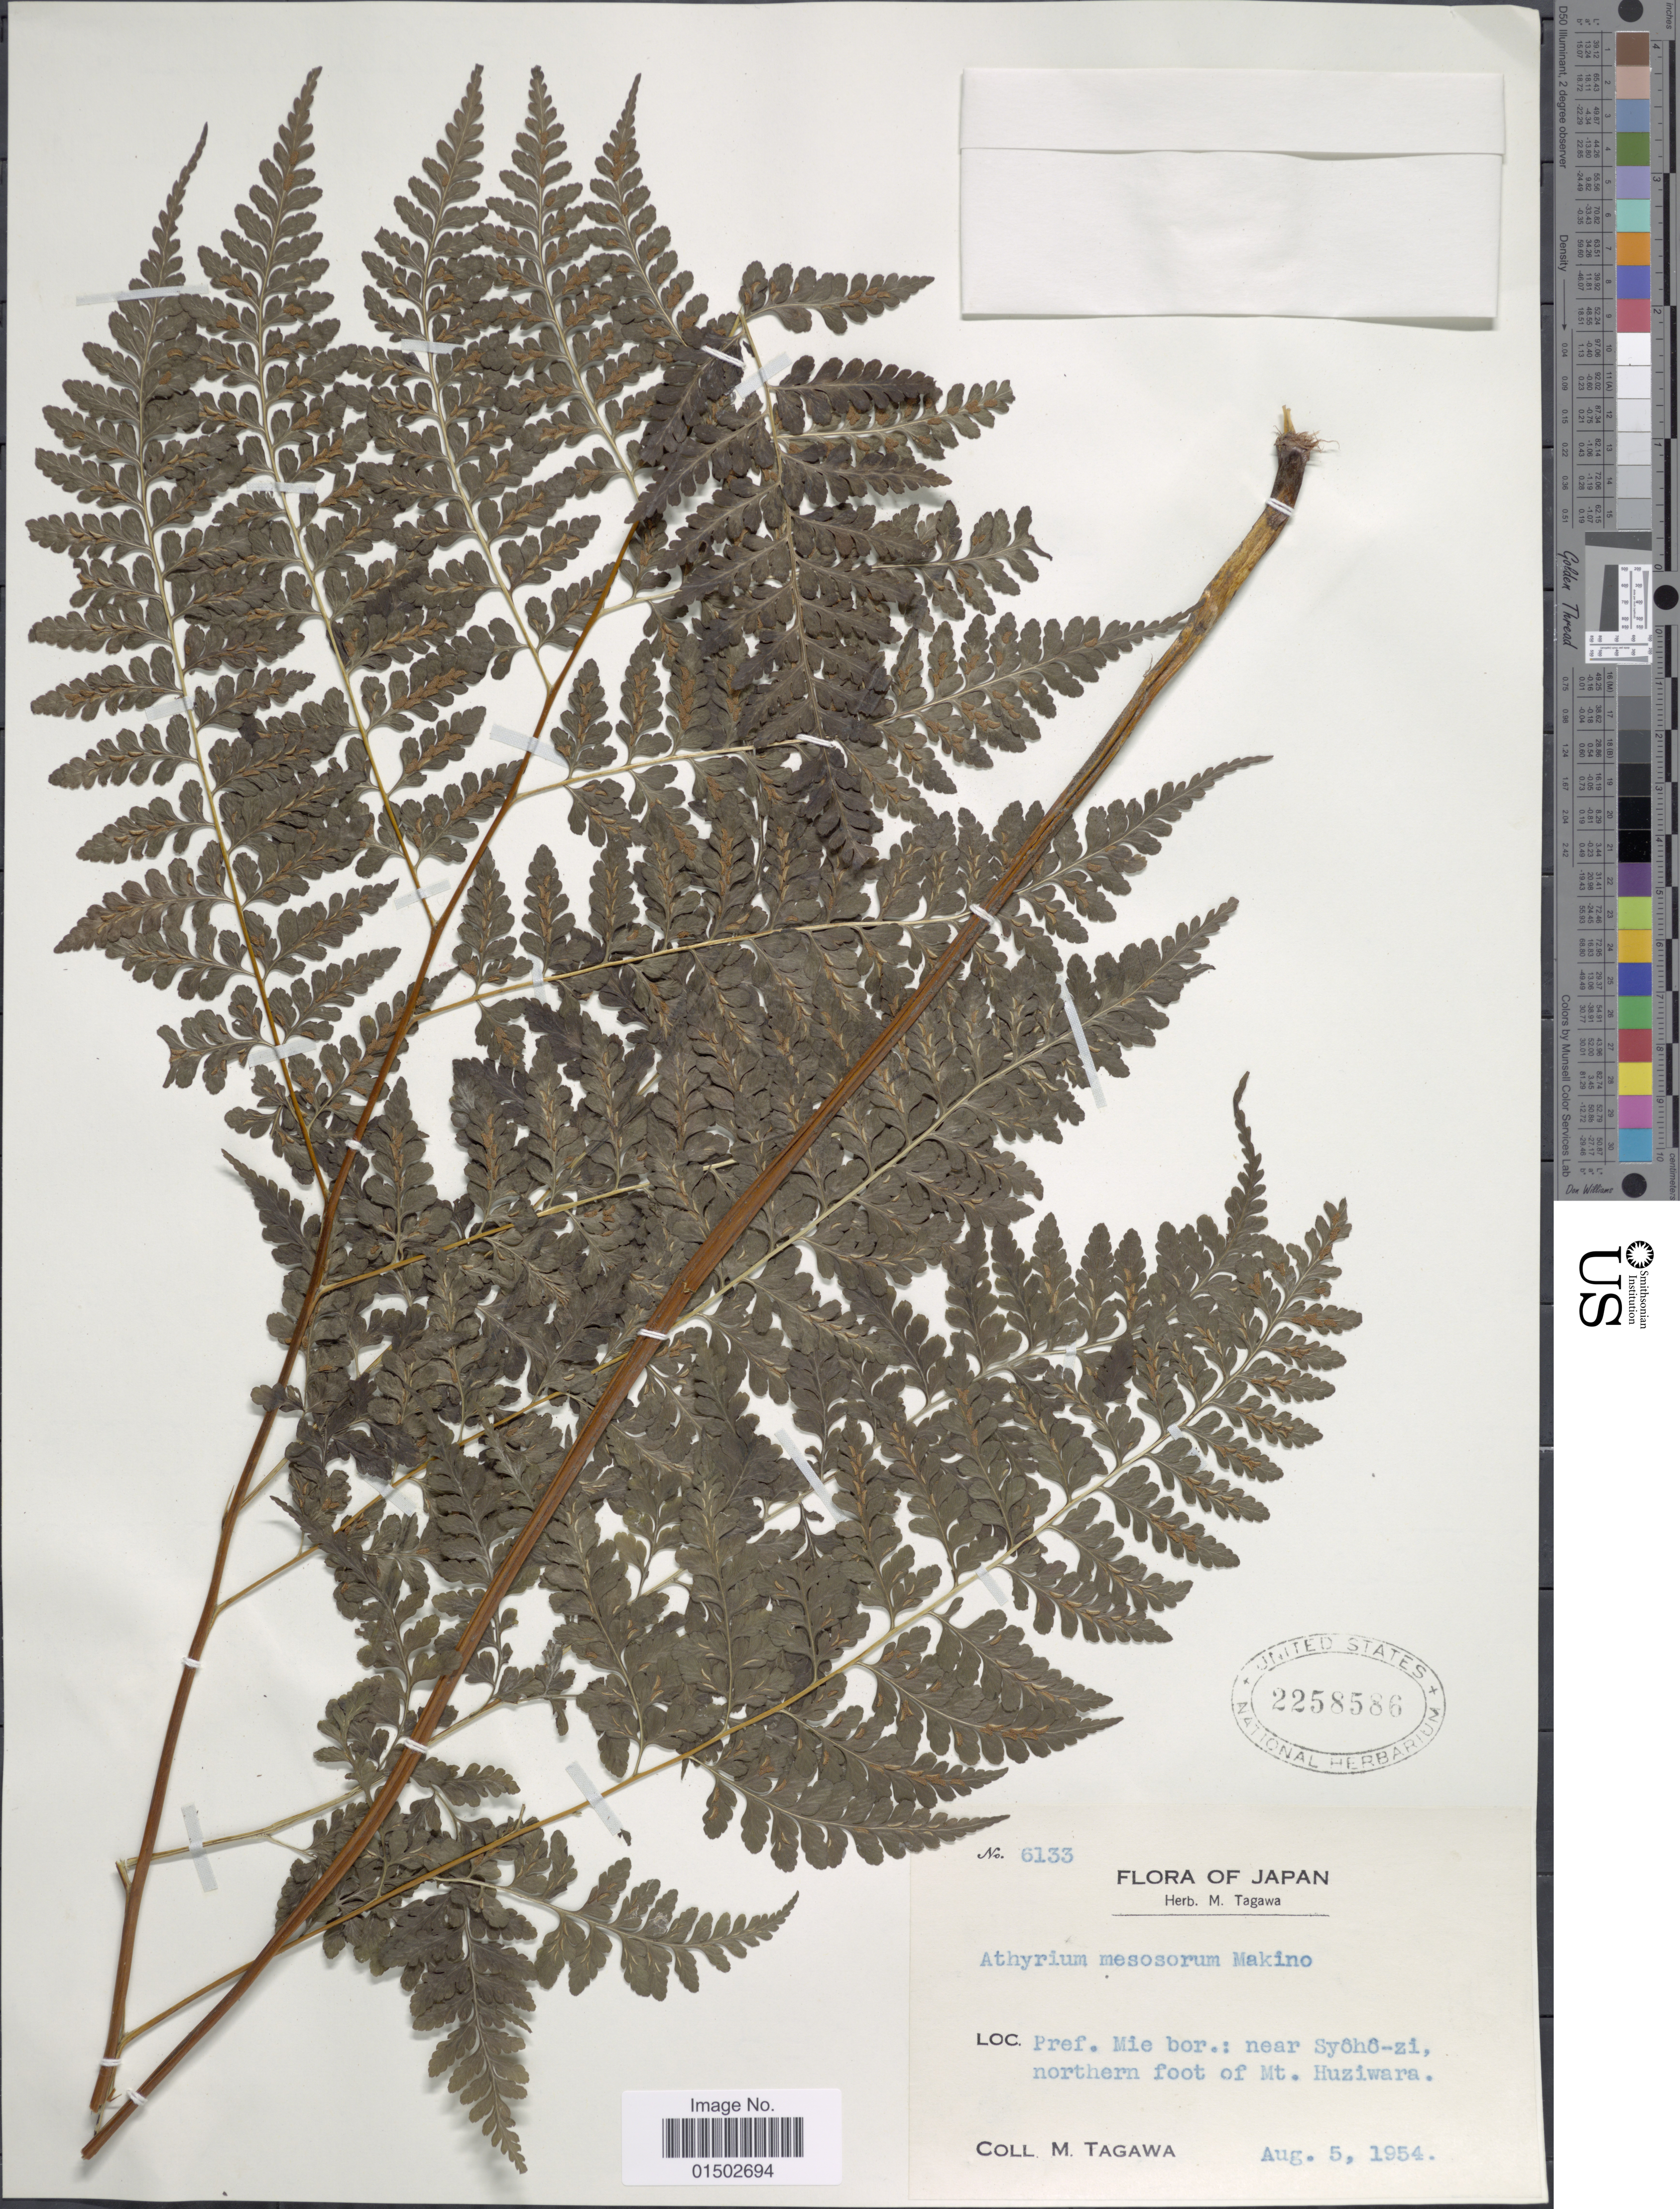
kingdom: Plantae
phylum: Tracheophyta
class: Polypodiopsida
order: Polypodiales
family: Rhachidosoraceae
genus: Rhachidosorus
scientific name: Rhachidosorus mesosorus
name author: (Makino) Ching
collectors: M. Tagawa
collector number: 6133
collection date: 1954-08-05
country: Japan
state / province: Mie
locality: Pref. Mie bor.: near Syoho-zi, northern foot of Mt. Huziwara.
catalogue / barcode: US 2258586